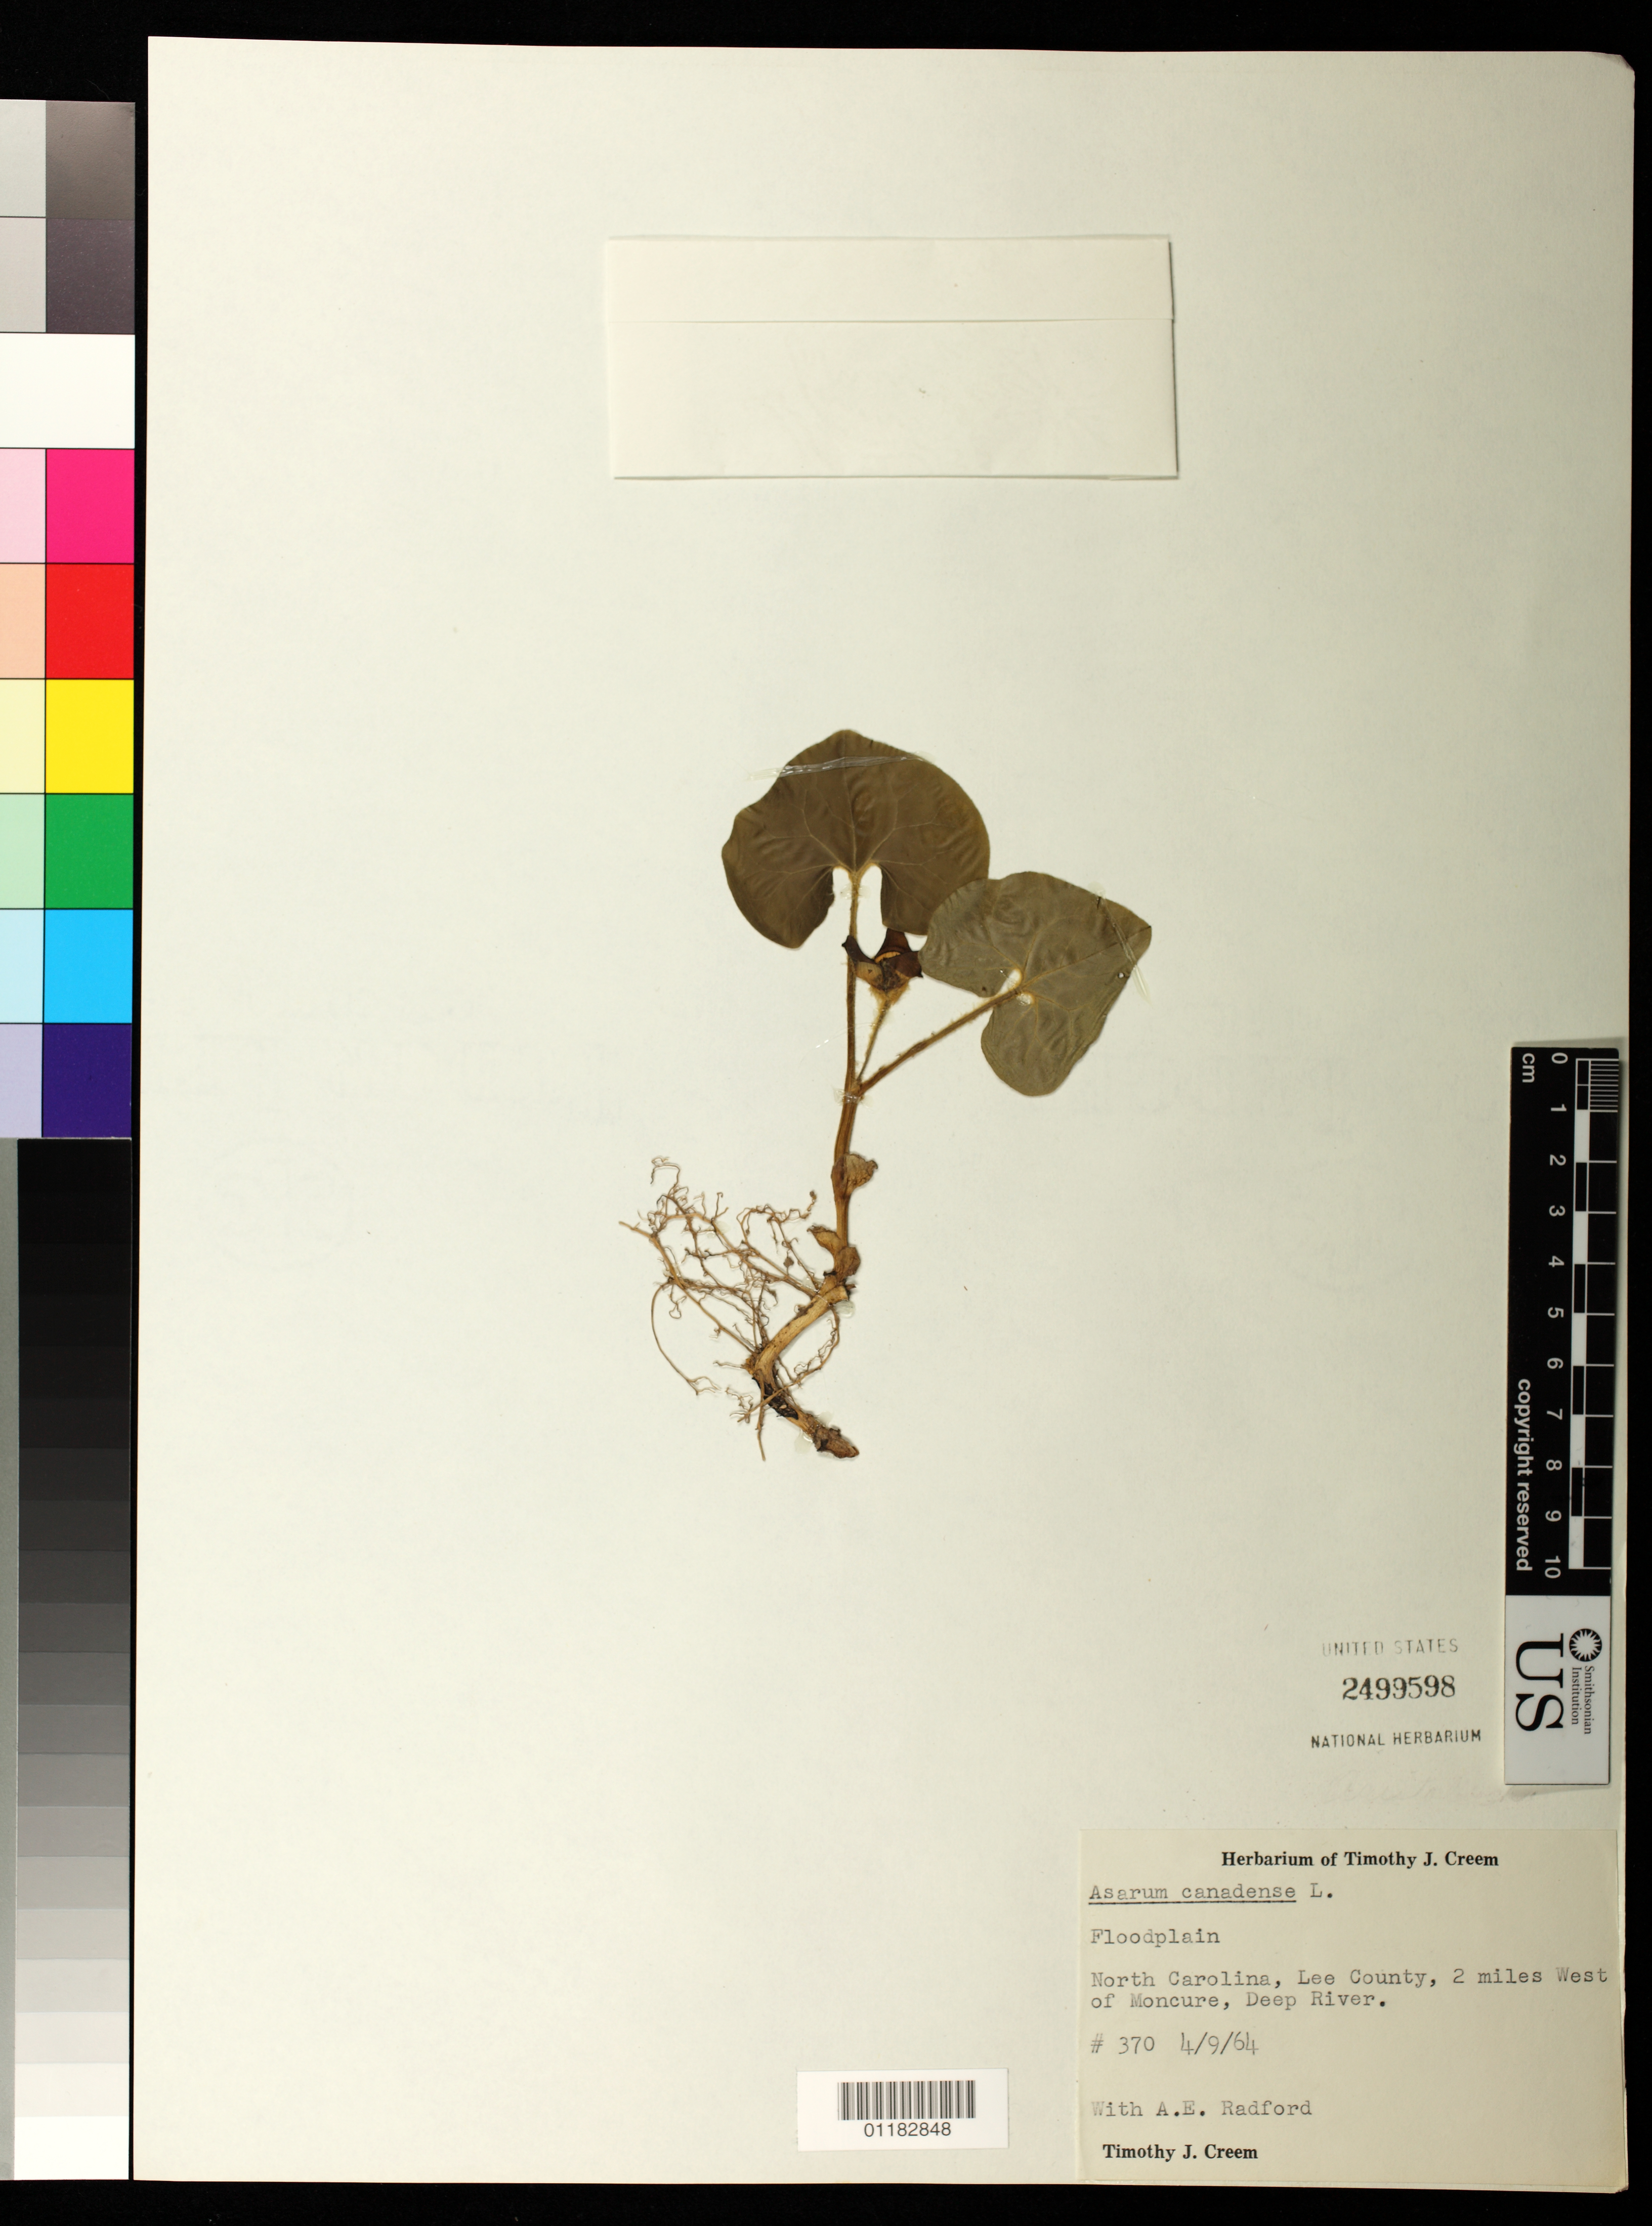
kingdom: Plantae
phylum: Tracheophyta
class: Magnoliopsida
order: Piperales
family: Aristolochiaceae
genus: Asarum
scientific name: Asarum canadense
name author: L.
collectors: T. J. Creem & A. E. Radford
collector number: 370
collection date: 1964-04-09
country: United States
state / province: North Carolina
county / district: Lee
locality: Lee County, 2 miles West of Moncure, Deep River.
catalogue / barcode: US 2499598